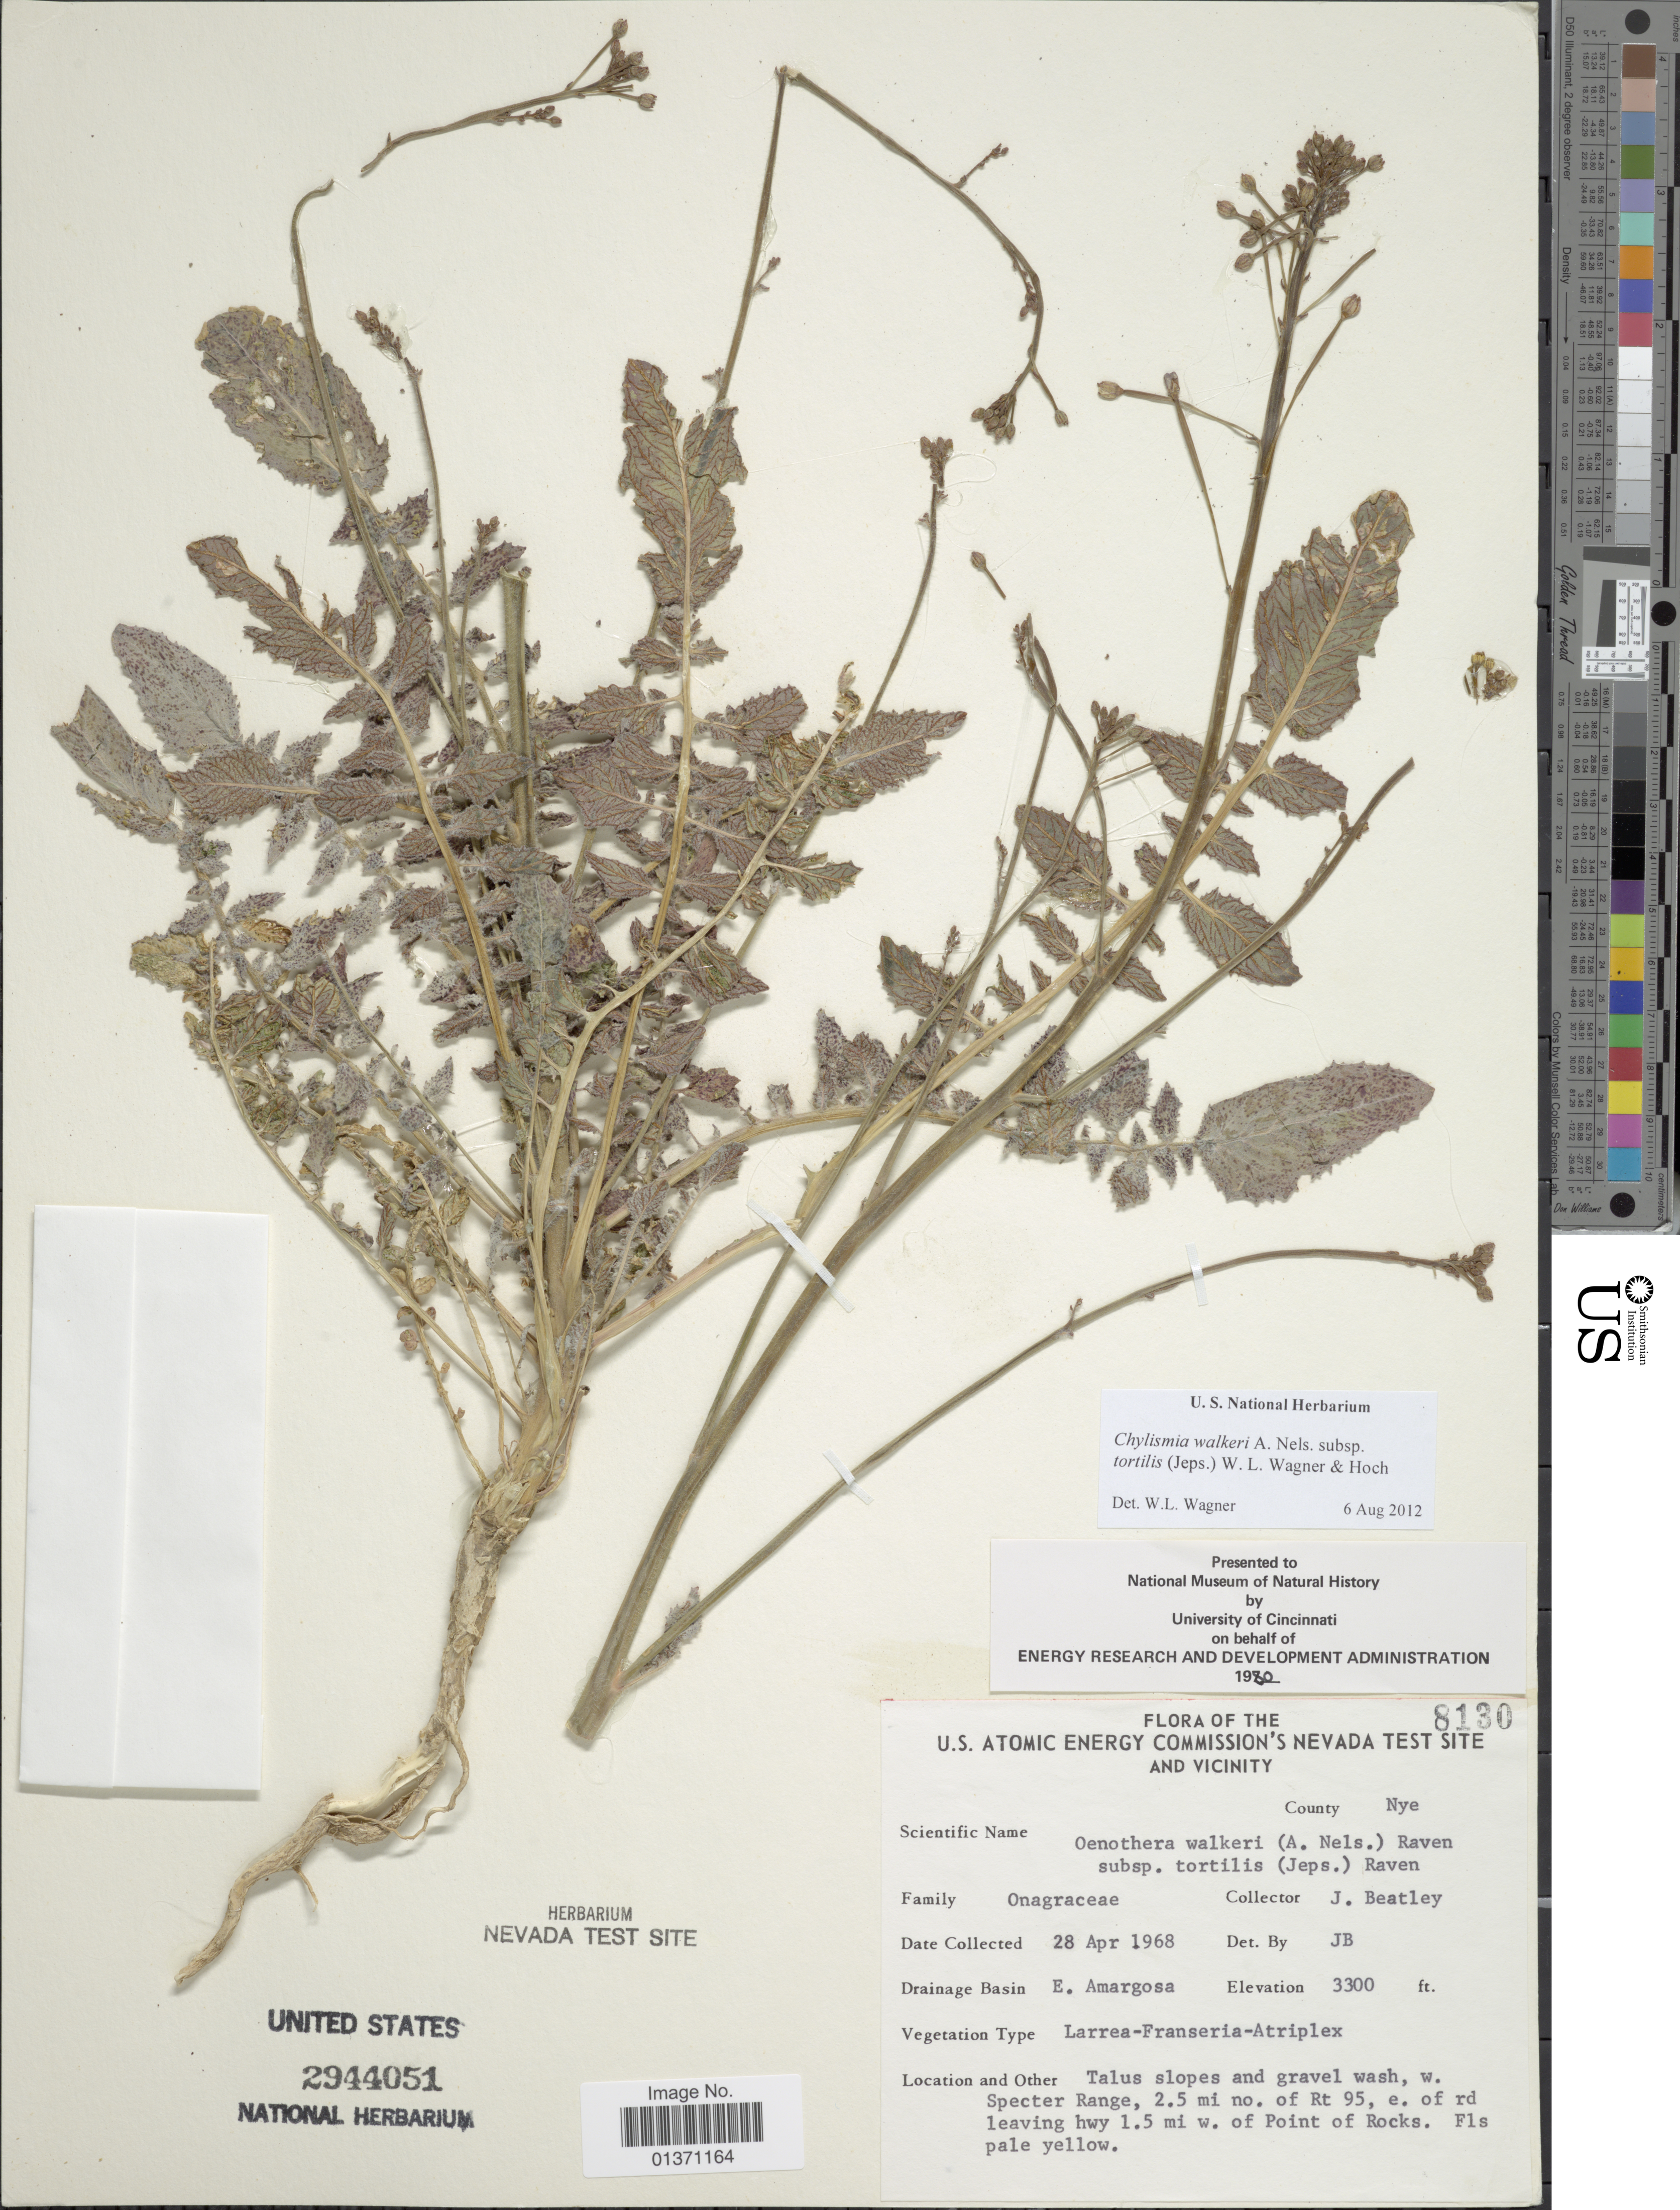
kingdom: Plantae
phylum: Tracheophyta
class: Magnoliopsida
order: Myrtales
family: Onagraceae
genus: Chylismia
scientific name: Chylismia walkeri subsp. tortilis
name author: (Jeps.) W.L. Wagner & Hoch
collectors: J. C. Beatley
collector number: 8130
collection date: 1968-04-28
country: United States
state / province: Nevada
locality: U. S. Atomic Energy Commission's Nevada Test Site and Vicinity, E. Amargosa, talus slopes and gravel wash, w. Specter Range, 2.5 mi no. of Rt 95, e. of rd leaving hwy 1.5 mi w. of Point of Rocks, County Nye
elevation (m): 1006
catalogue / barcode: US 2944051